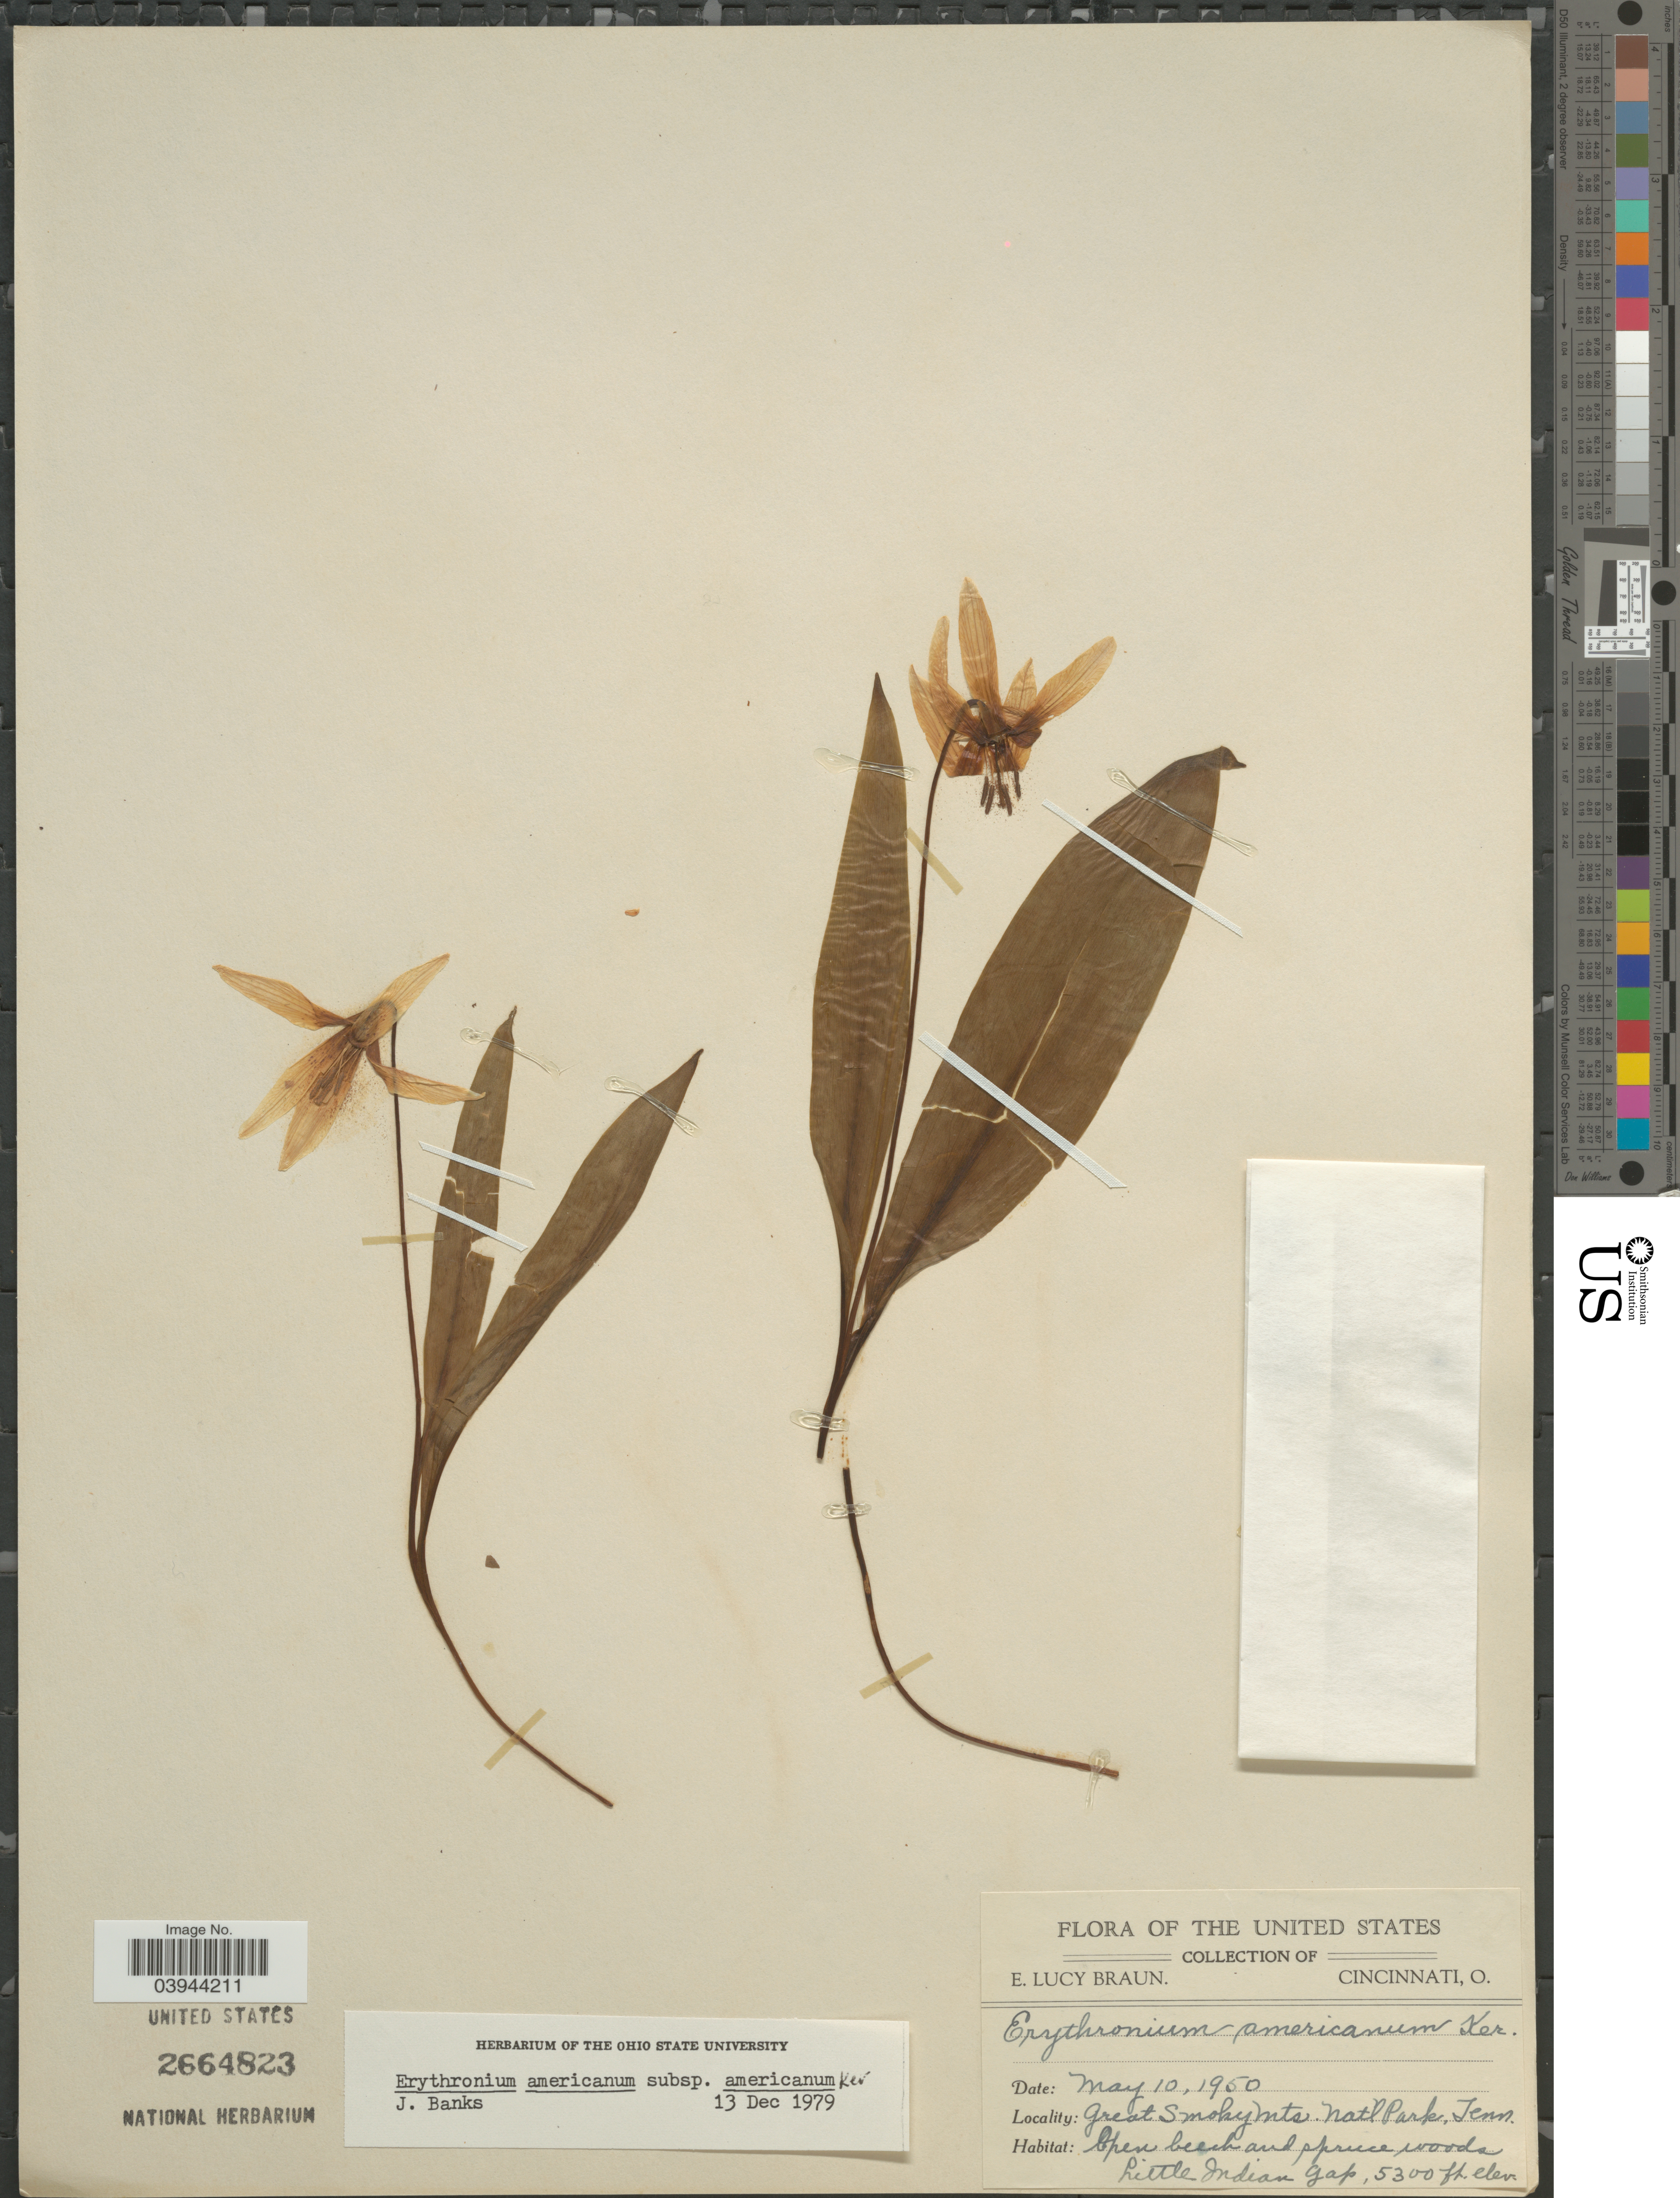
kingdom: Plantae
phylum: Tracheophyta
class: Liliopsida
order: Liliales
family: Liliaceae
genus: Erythronium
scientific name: Erythronium americanum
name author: Ker Gawl.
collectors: E. L. Braun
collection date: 1950-05-10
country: United States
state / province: Tennessee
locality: Great Smoky Mts. Nat. Park. Little Indian Gap.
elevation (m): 1615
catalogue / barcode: US 2664823